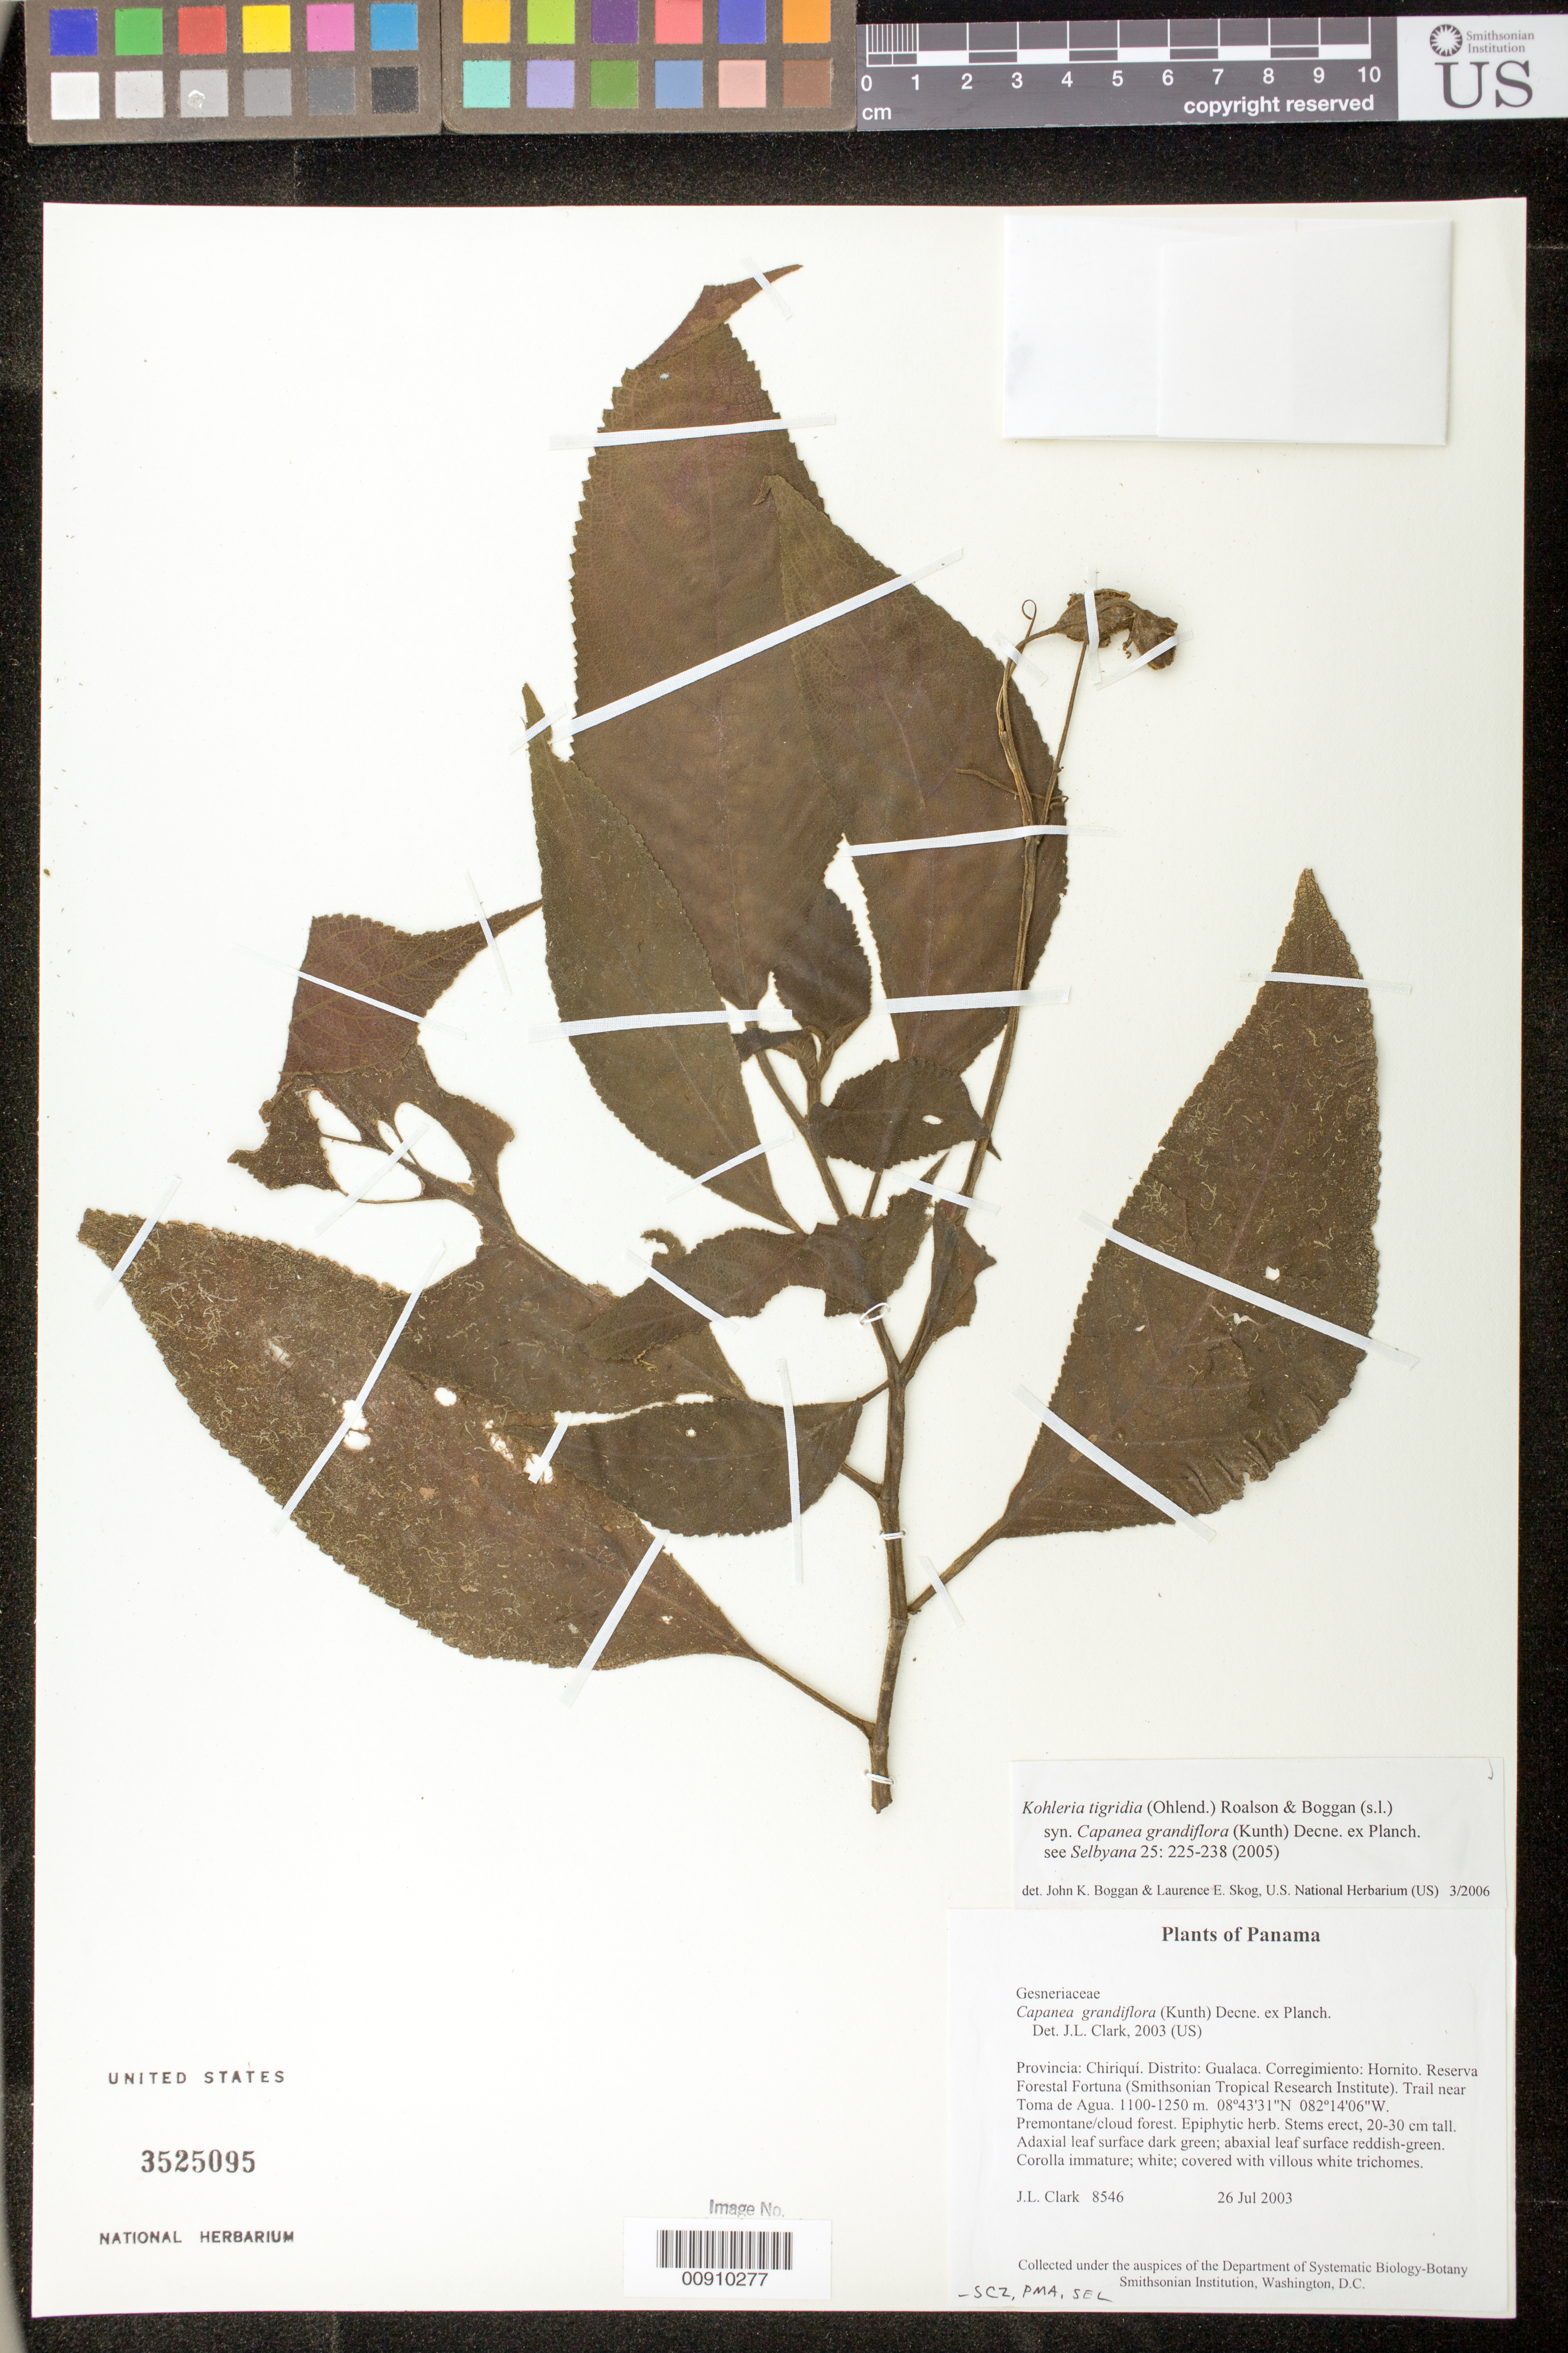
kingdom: Plantae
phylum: Tracheophyta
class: Magnoliopsida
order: Lamiales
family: Gesneriaceae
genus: Kohleria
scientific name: Kohleria tigridia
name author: (Ohlend.) Roalson & Boggan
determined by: Boggan, J. K.; Skog, L. E.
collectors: J. L. Clark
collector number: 8546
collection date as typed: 26 Jul 2003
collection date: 2003-07-26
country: Panama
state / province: Chiriquí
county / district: Gualaca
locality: Gualaca. Corregimiento: Hornito. Reserva Forestal Fortuna (Smithsonian Tropical Research Institute). Trail near Toma de Agua.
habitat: Premontane/cloud forest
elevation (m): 1100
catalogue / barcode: US 3525095